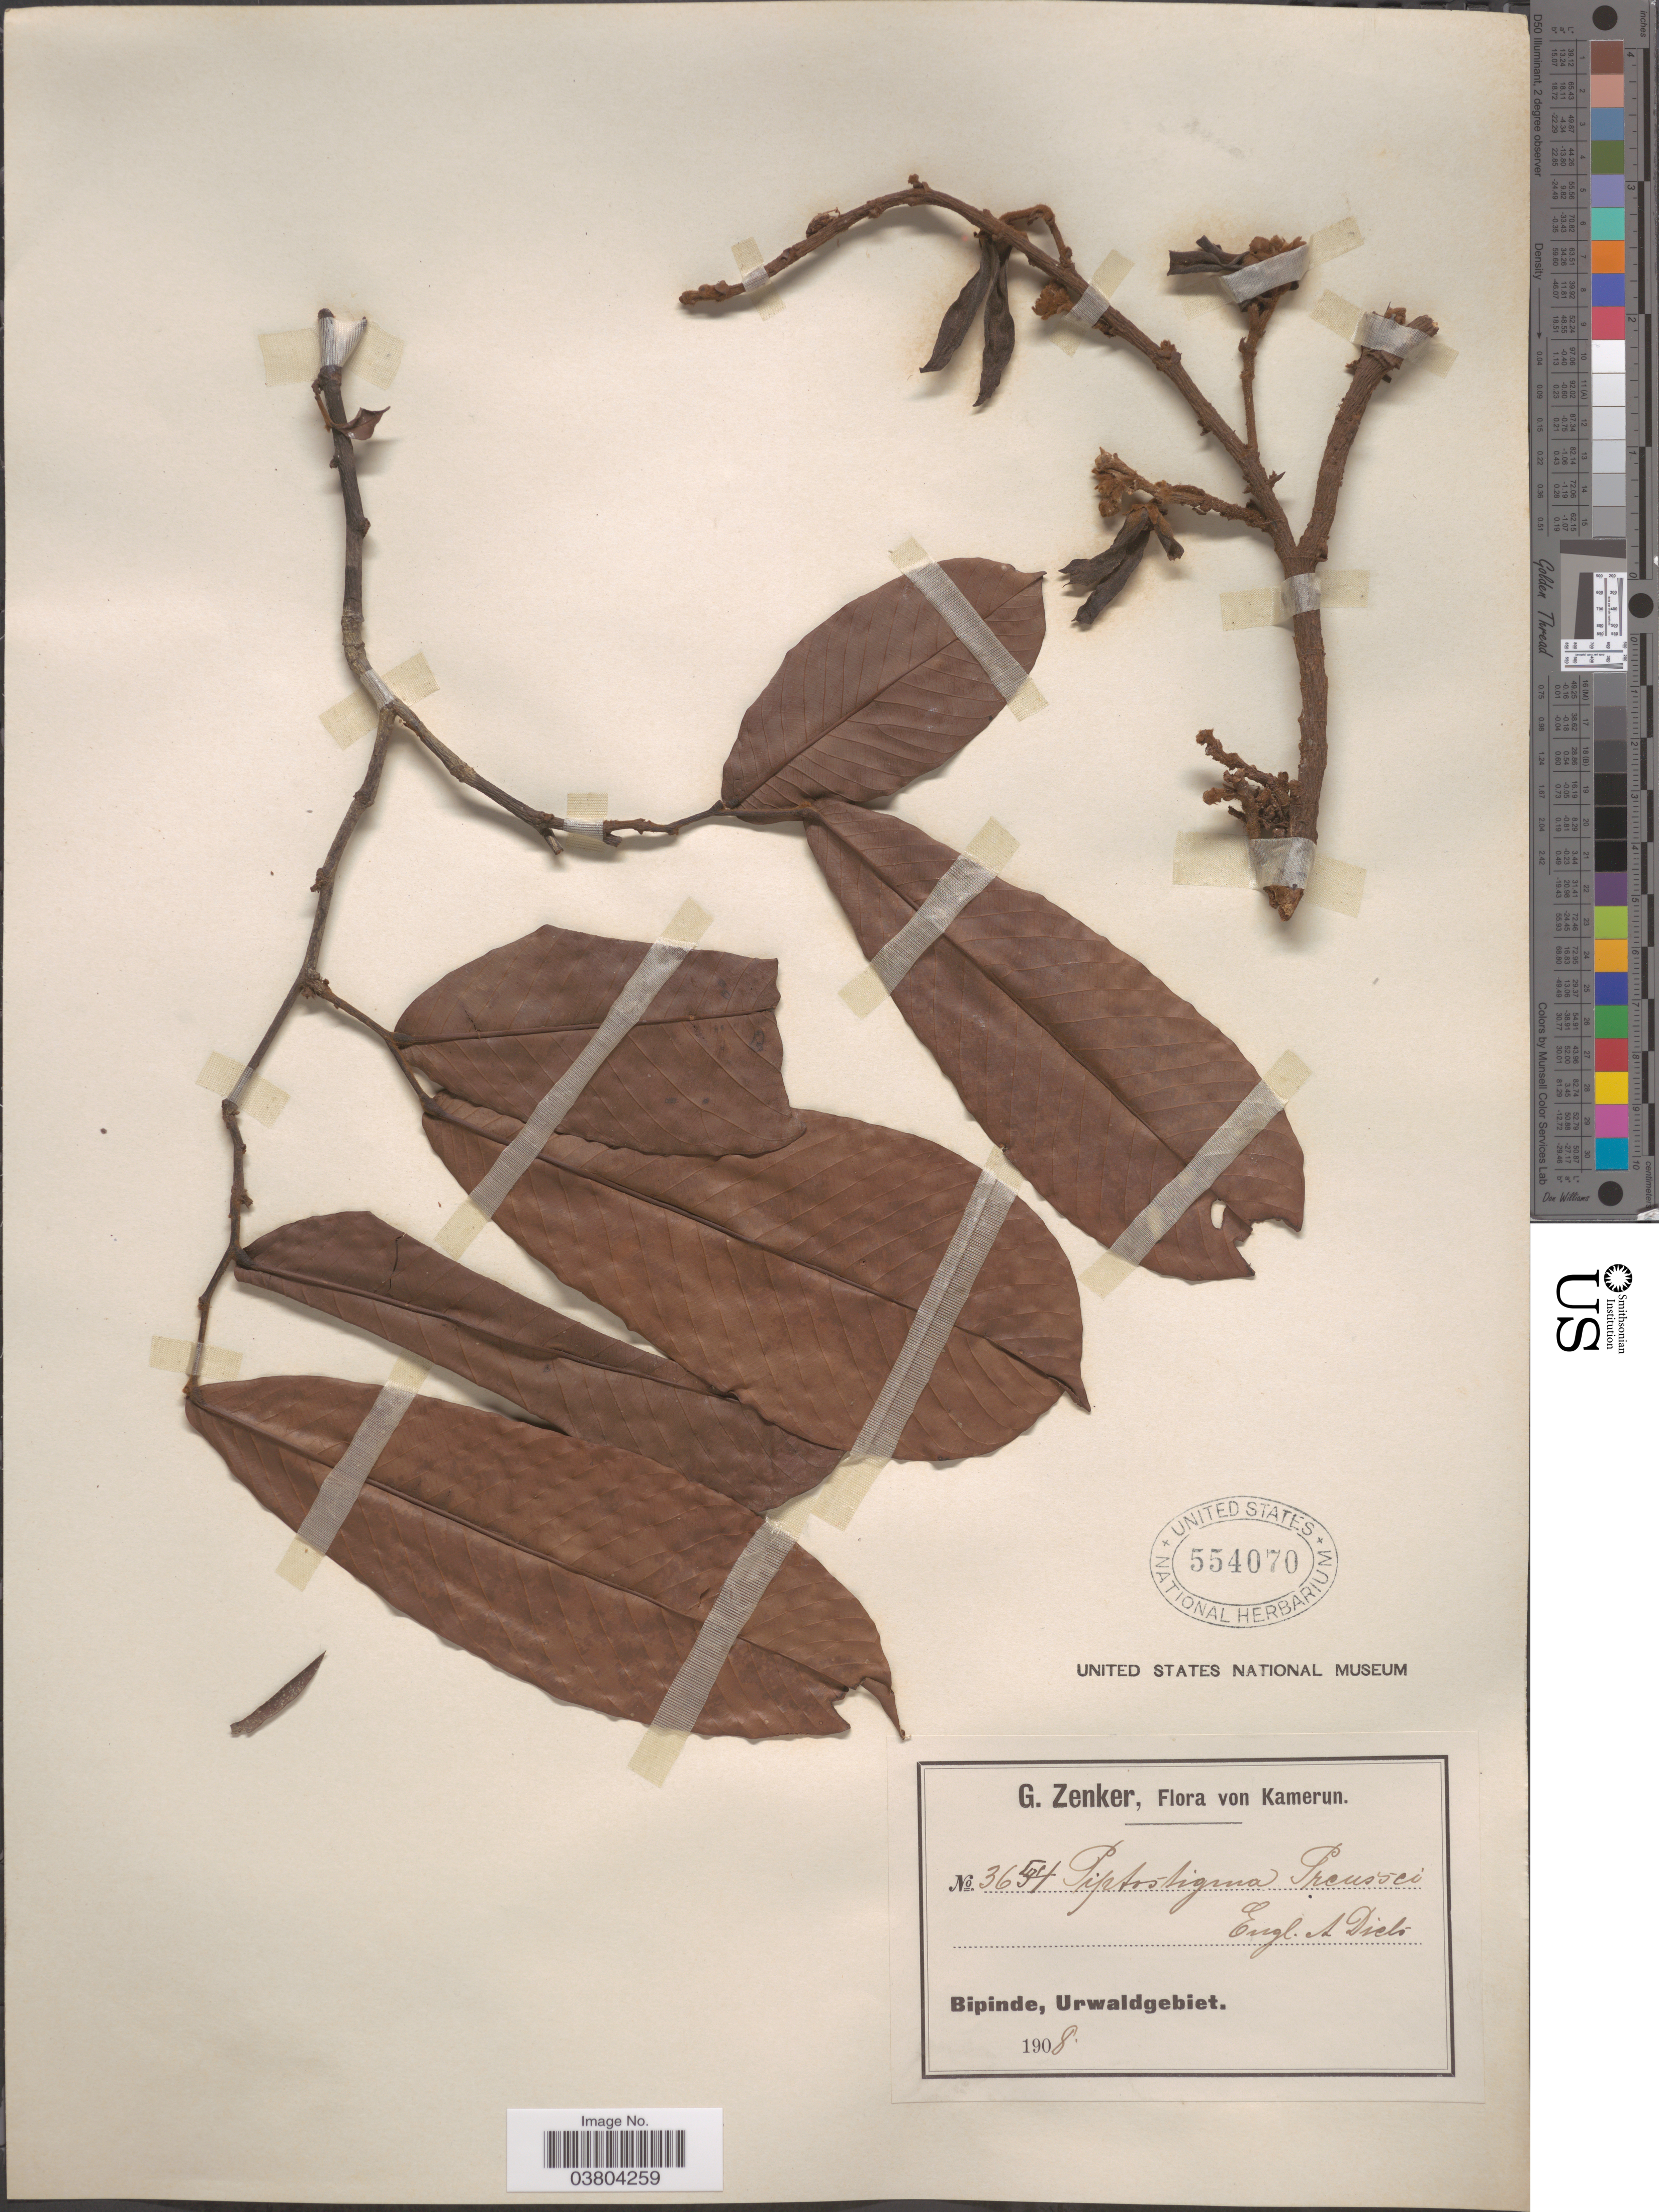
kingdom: Plantae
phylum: Tracheophyta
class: Magnoliopsida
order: Magnoliales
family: Annonaceae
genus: Piptostigma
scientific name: Piptostigma preussii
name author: Engl. & Diels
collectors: G. A. Zenker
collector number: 3654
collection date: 1908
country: Cameroon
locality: Bipinde, Urwaldgebiet.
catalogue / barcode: US 554070